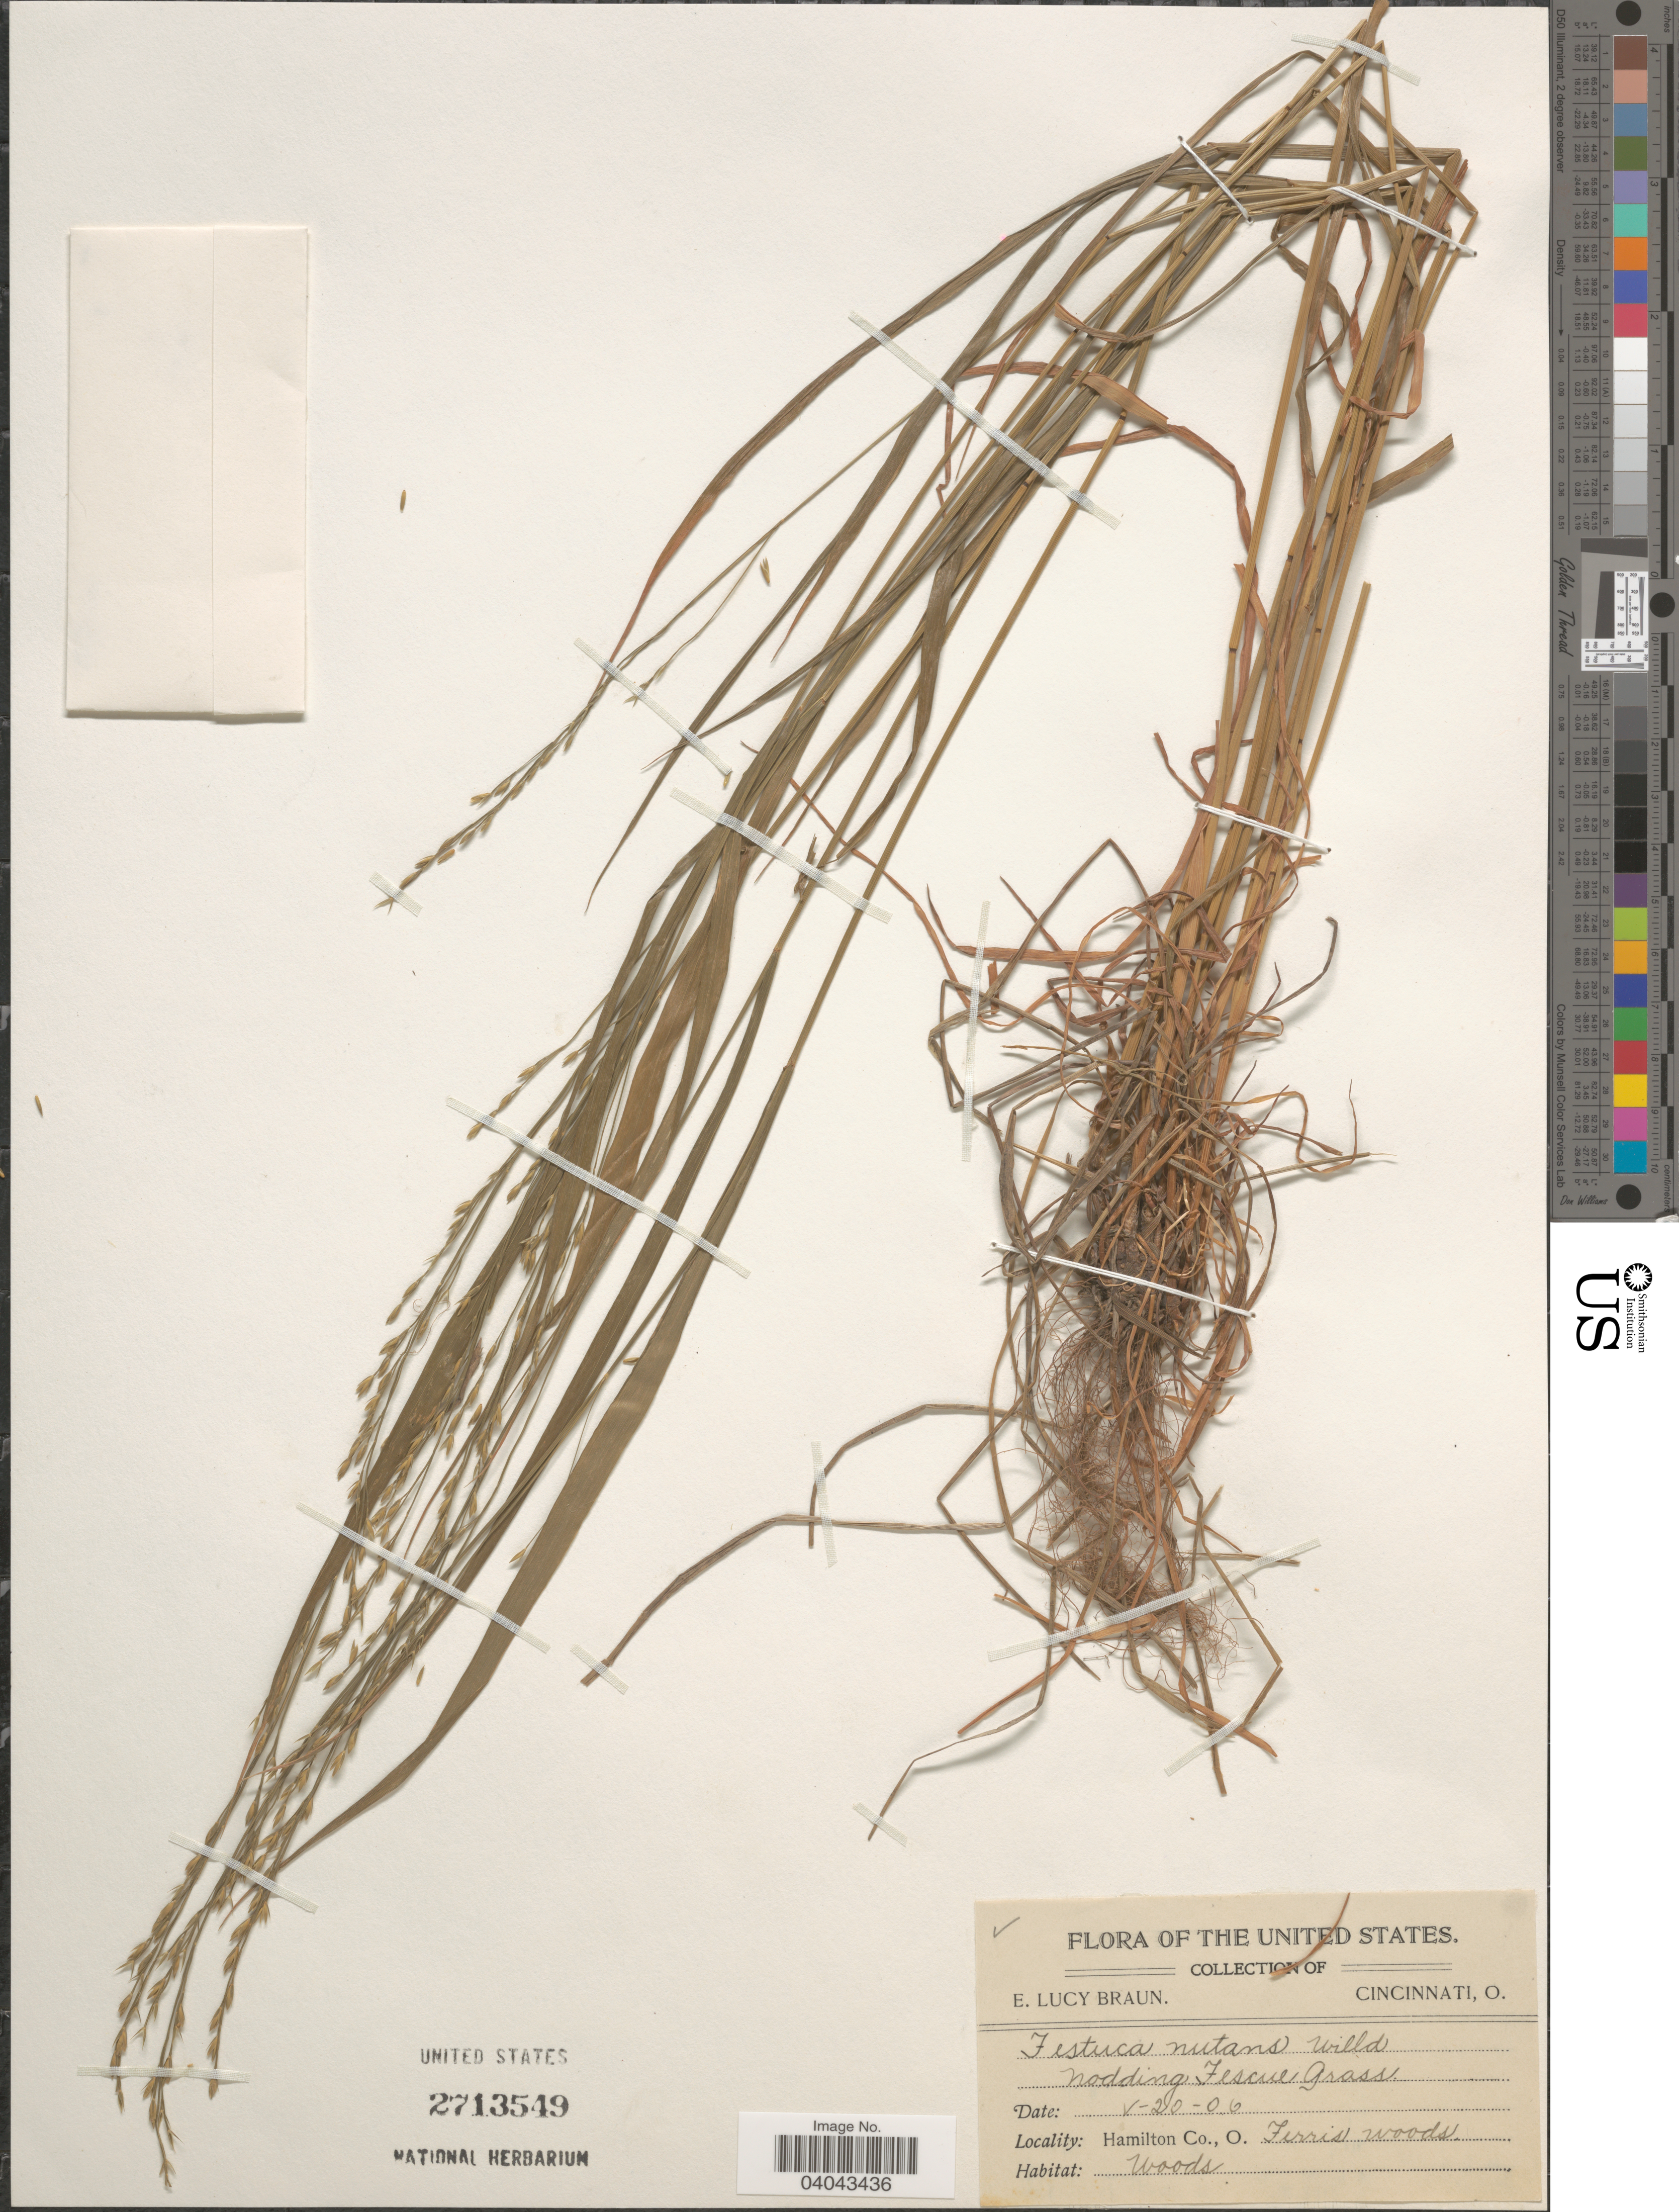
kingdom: Plantae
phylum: Tracheophyta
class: Liliopsida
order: Poales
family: Poaceae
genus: Festuca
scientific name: Festuca nutans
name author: Spreng.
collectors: E. L. Braun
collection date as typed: Transcribed d/m/y: 20/5/6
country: United States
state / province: Ohio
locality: Hamilton Co., Ferris woods.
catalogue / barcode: US 2713549